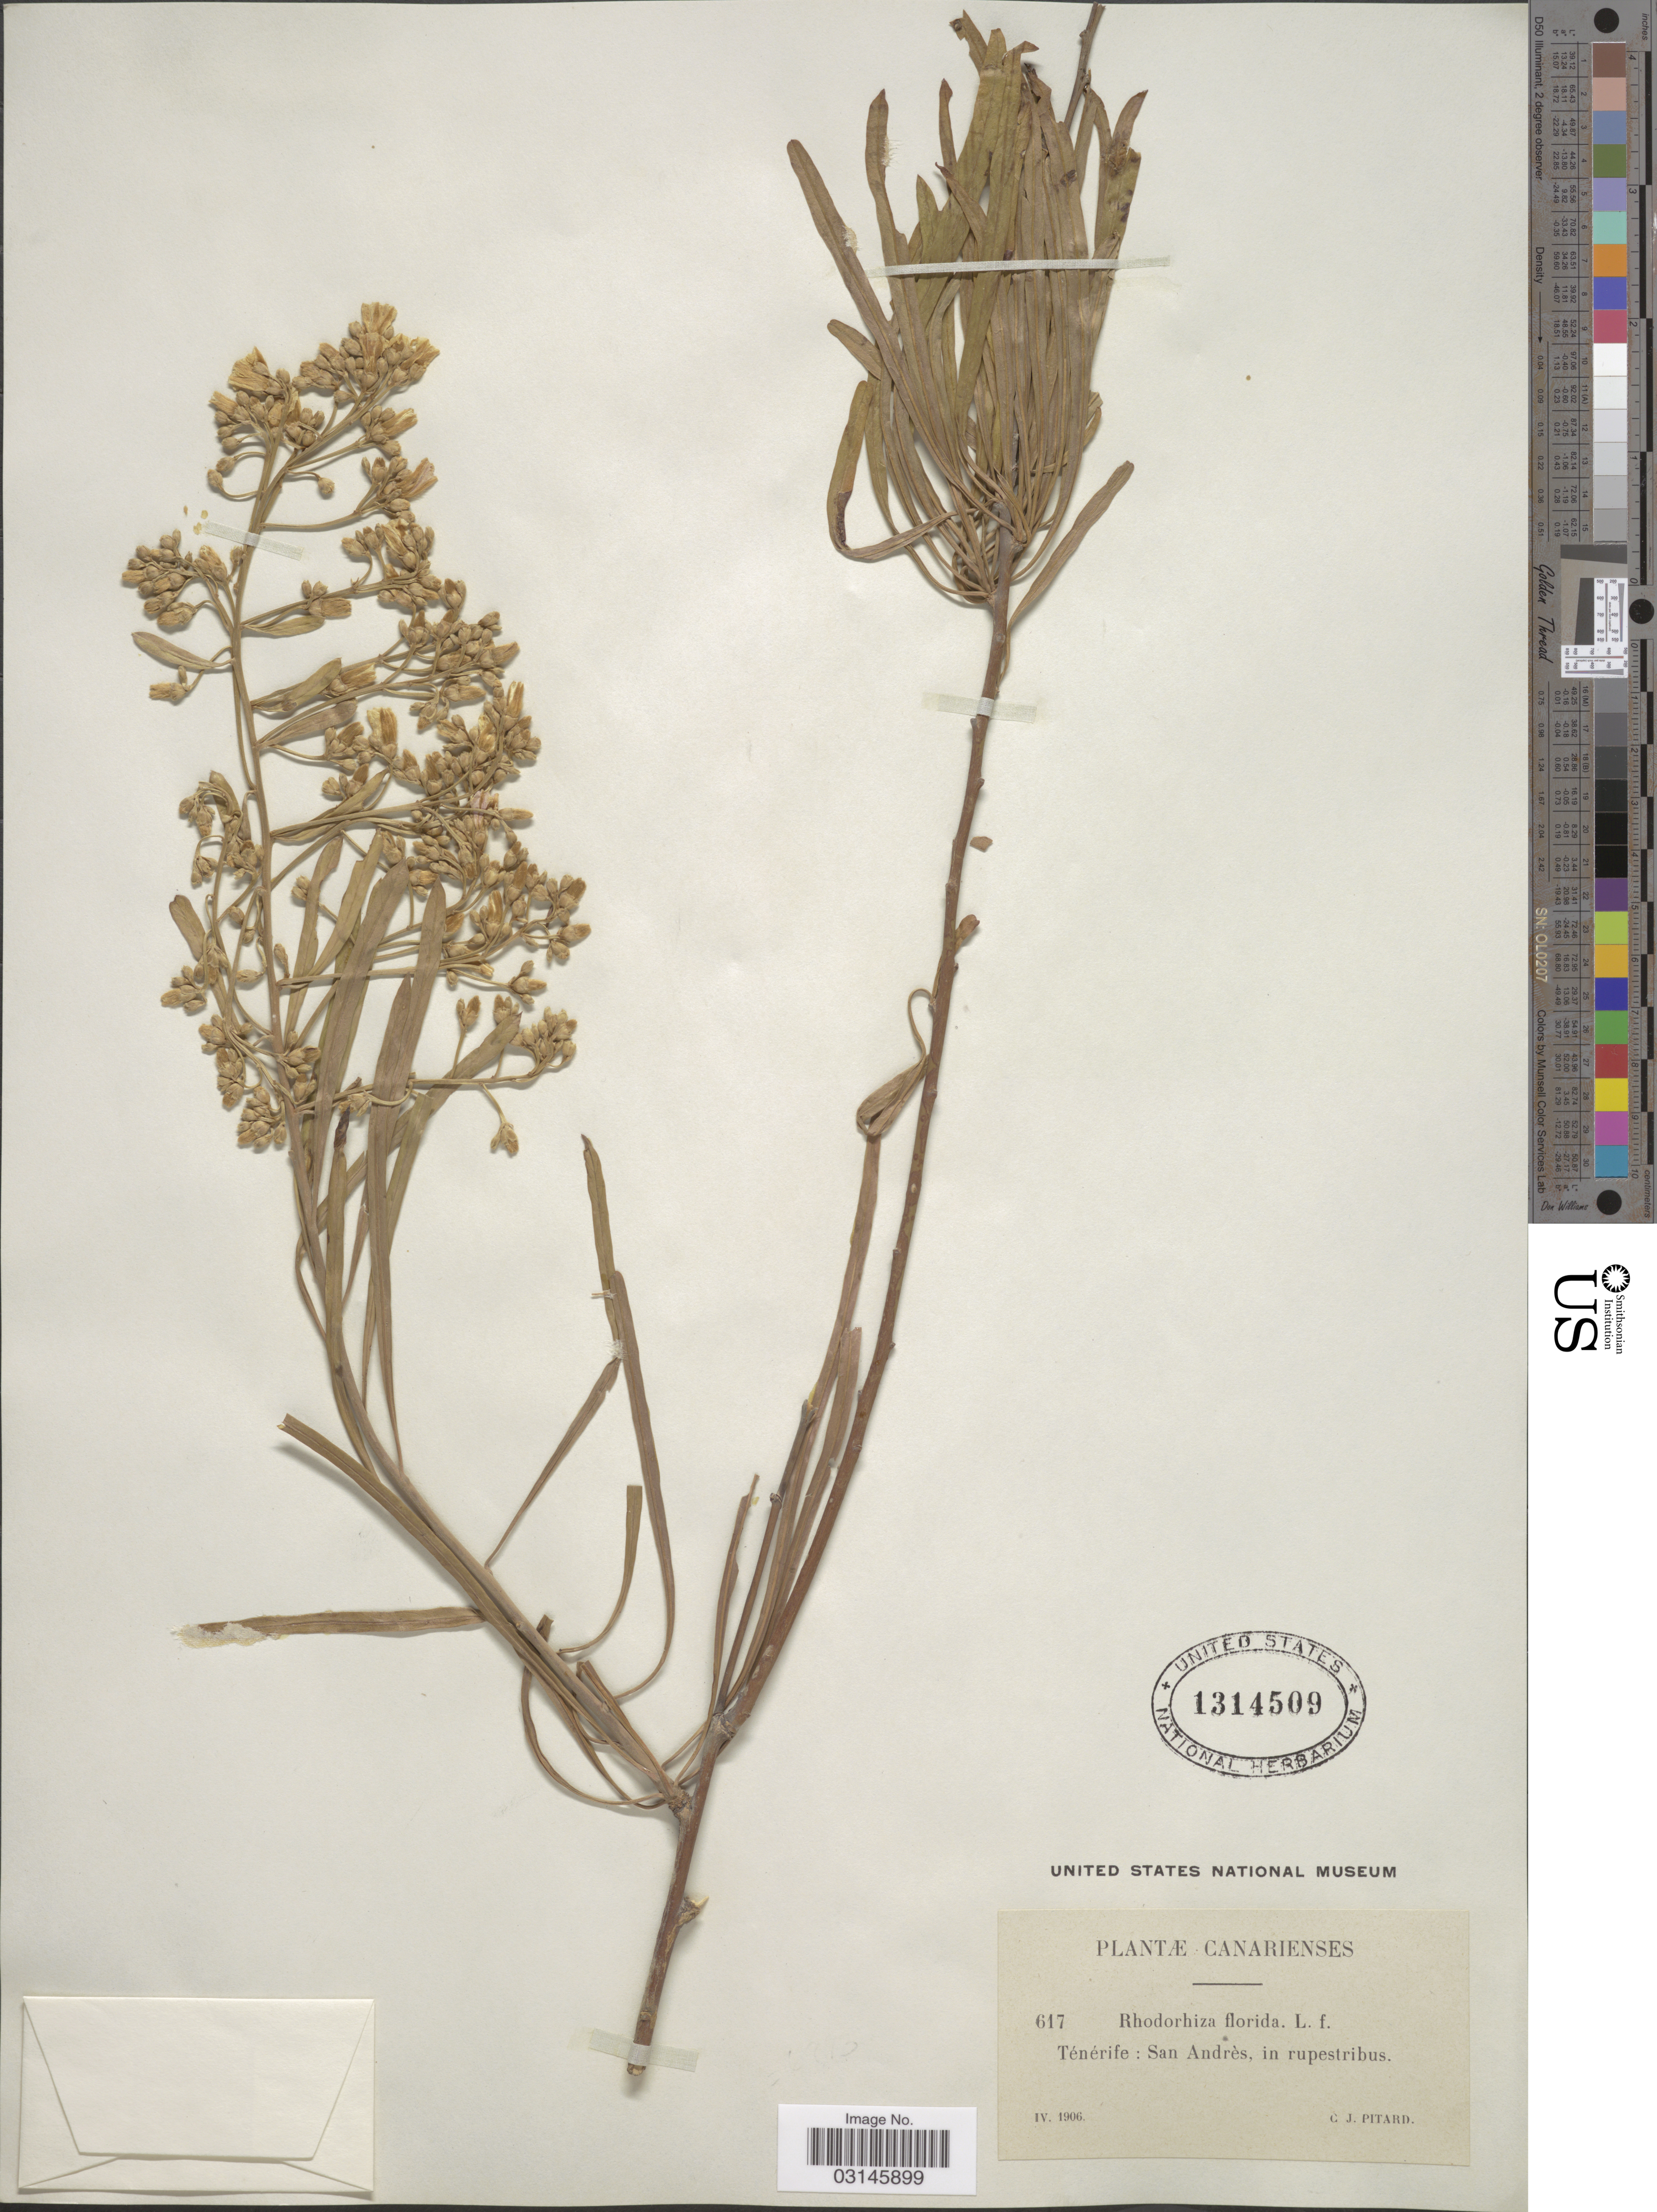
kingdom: Plantae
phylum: Tracheophyta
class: Magnoliopsida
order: Solanales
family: Convolvulaceae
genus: Convolvulus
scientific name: Convolvulus floridus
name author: L. f.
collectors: C. Pitard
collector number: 617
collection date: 1906-04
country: Spain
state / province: Canarias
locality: Canarienses, Ténérife: San Andrés, in rupestribus.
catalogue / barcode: US 1314509